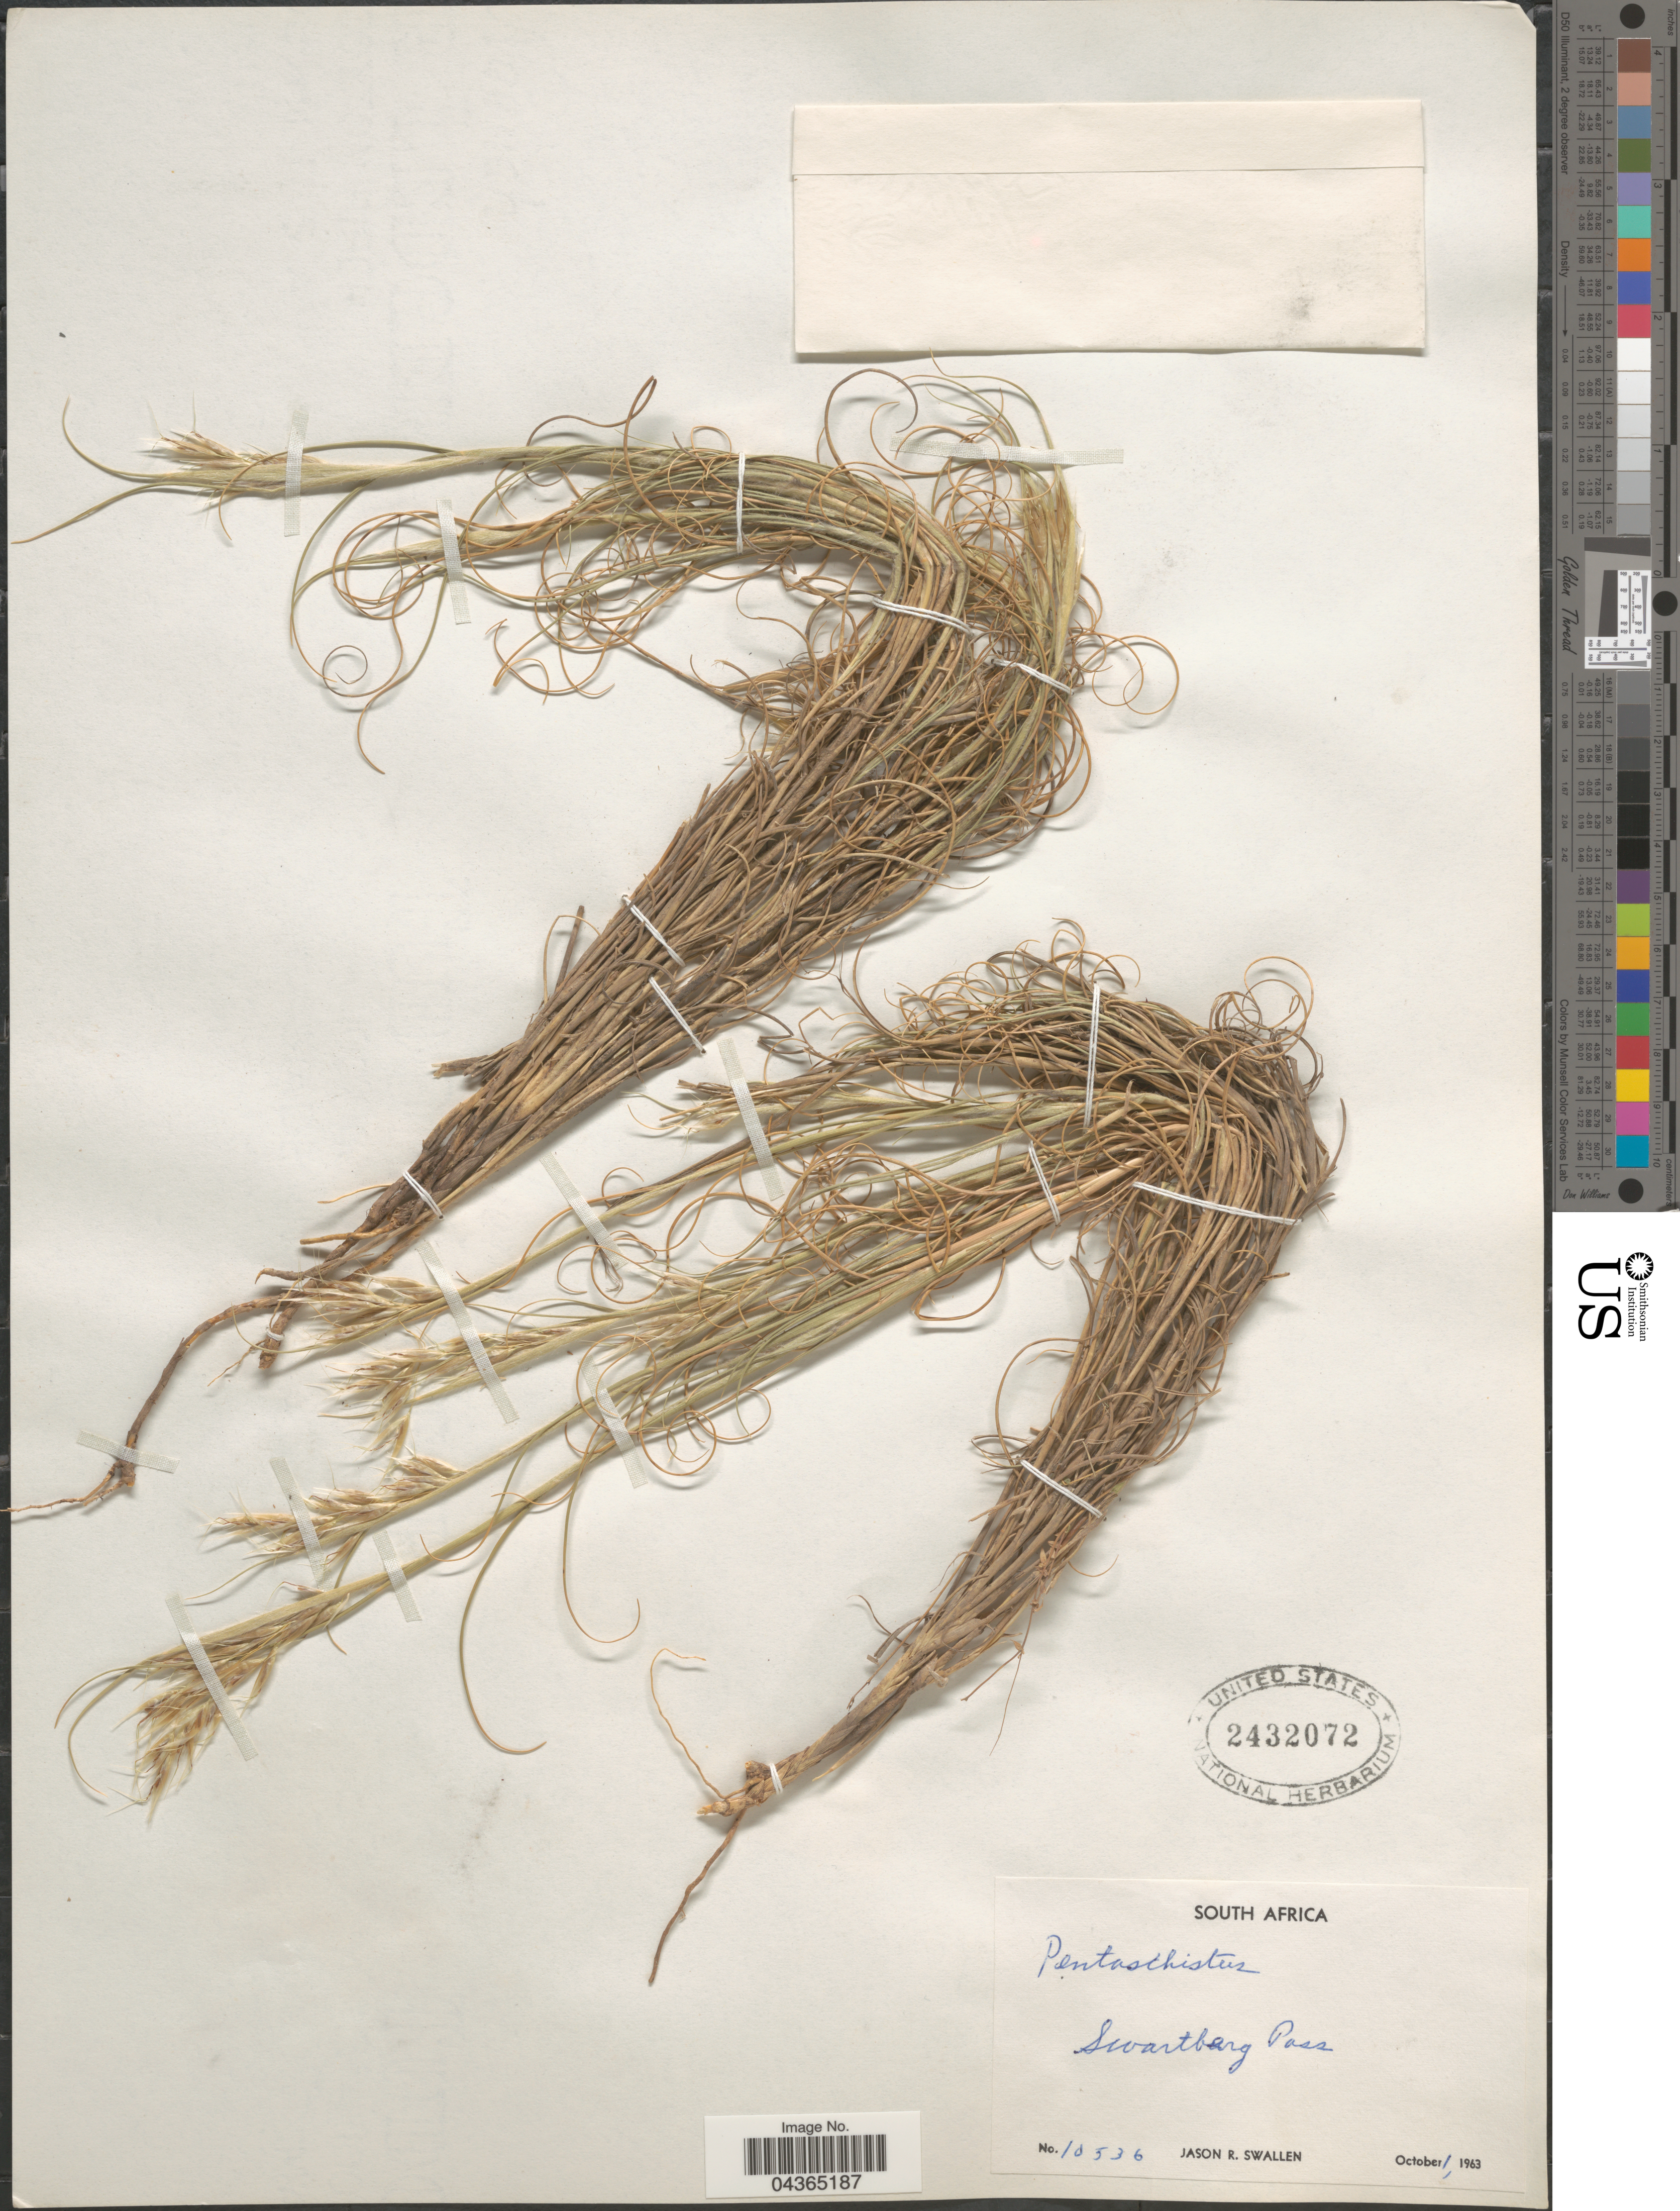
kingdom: Plantae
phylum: Tracheophyta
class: Liliopsida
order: Poales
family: Poaceae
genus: Pentameris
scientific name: Pentameris sp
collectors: J. R. Swallen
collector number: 10536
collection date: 1963-10-01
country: South Africa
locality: Swartberg Pass.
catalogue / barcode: US 2432072